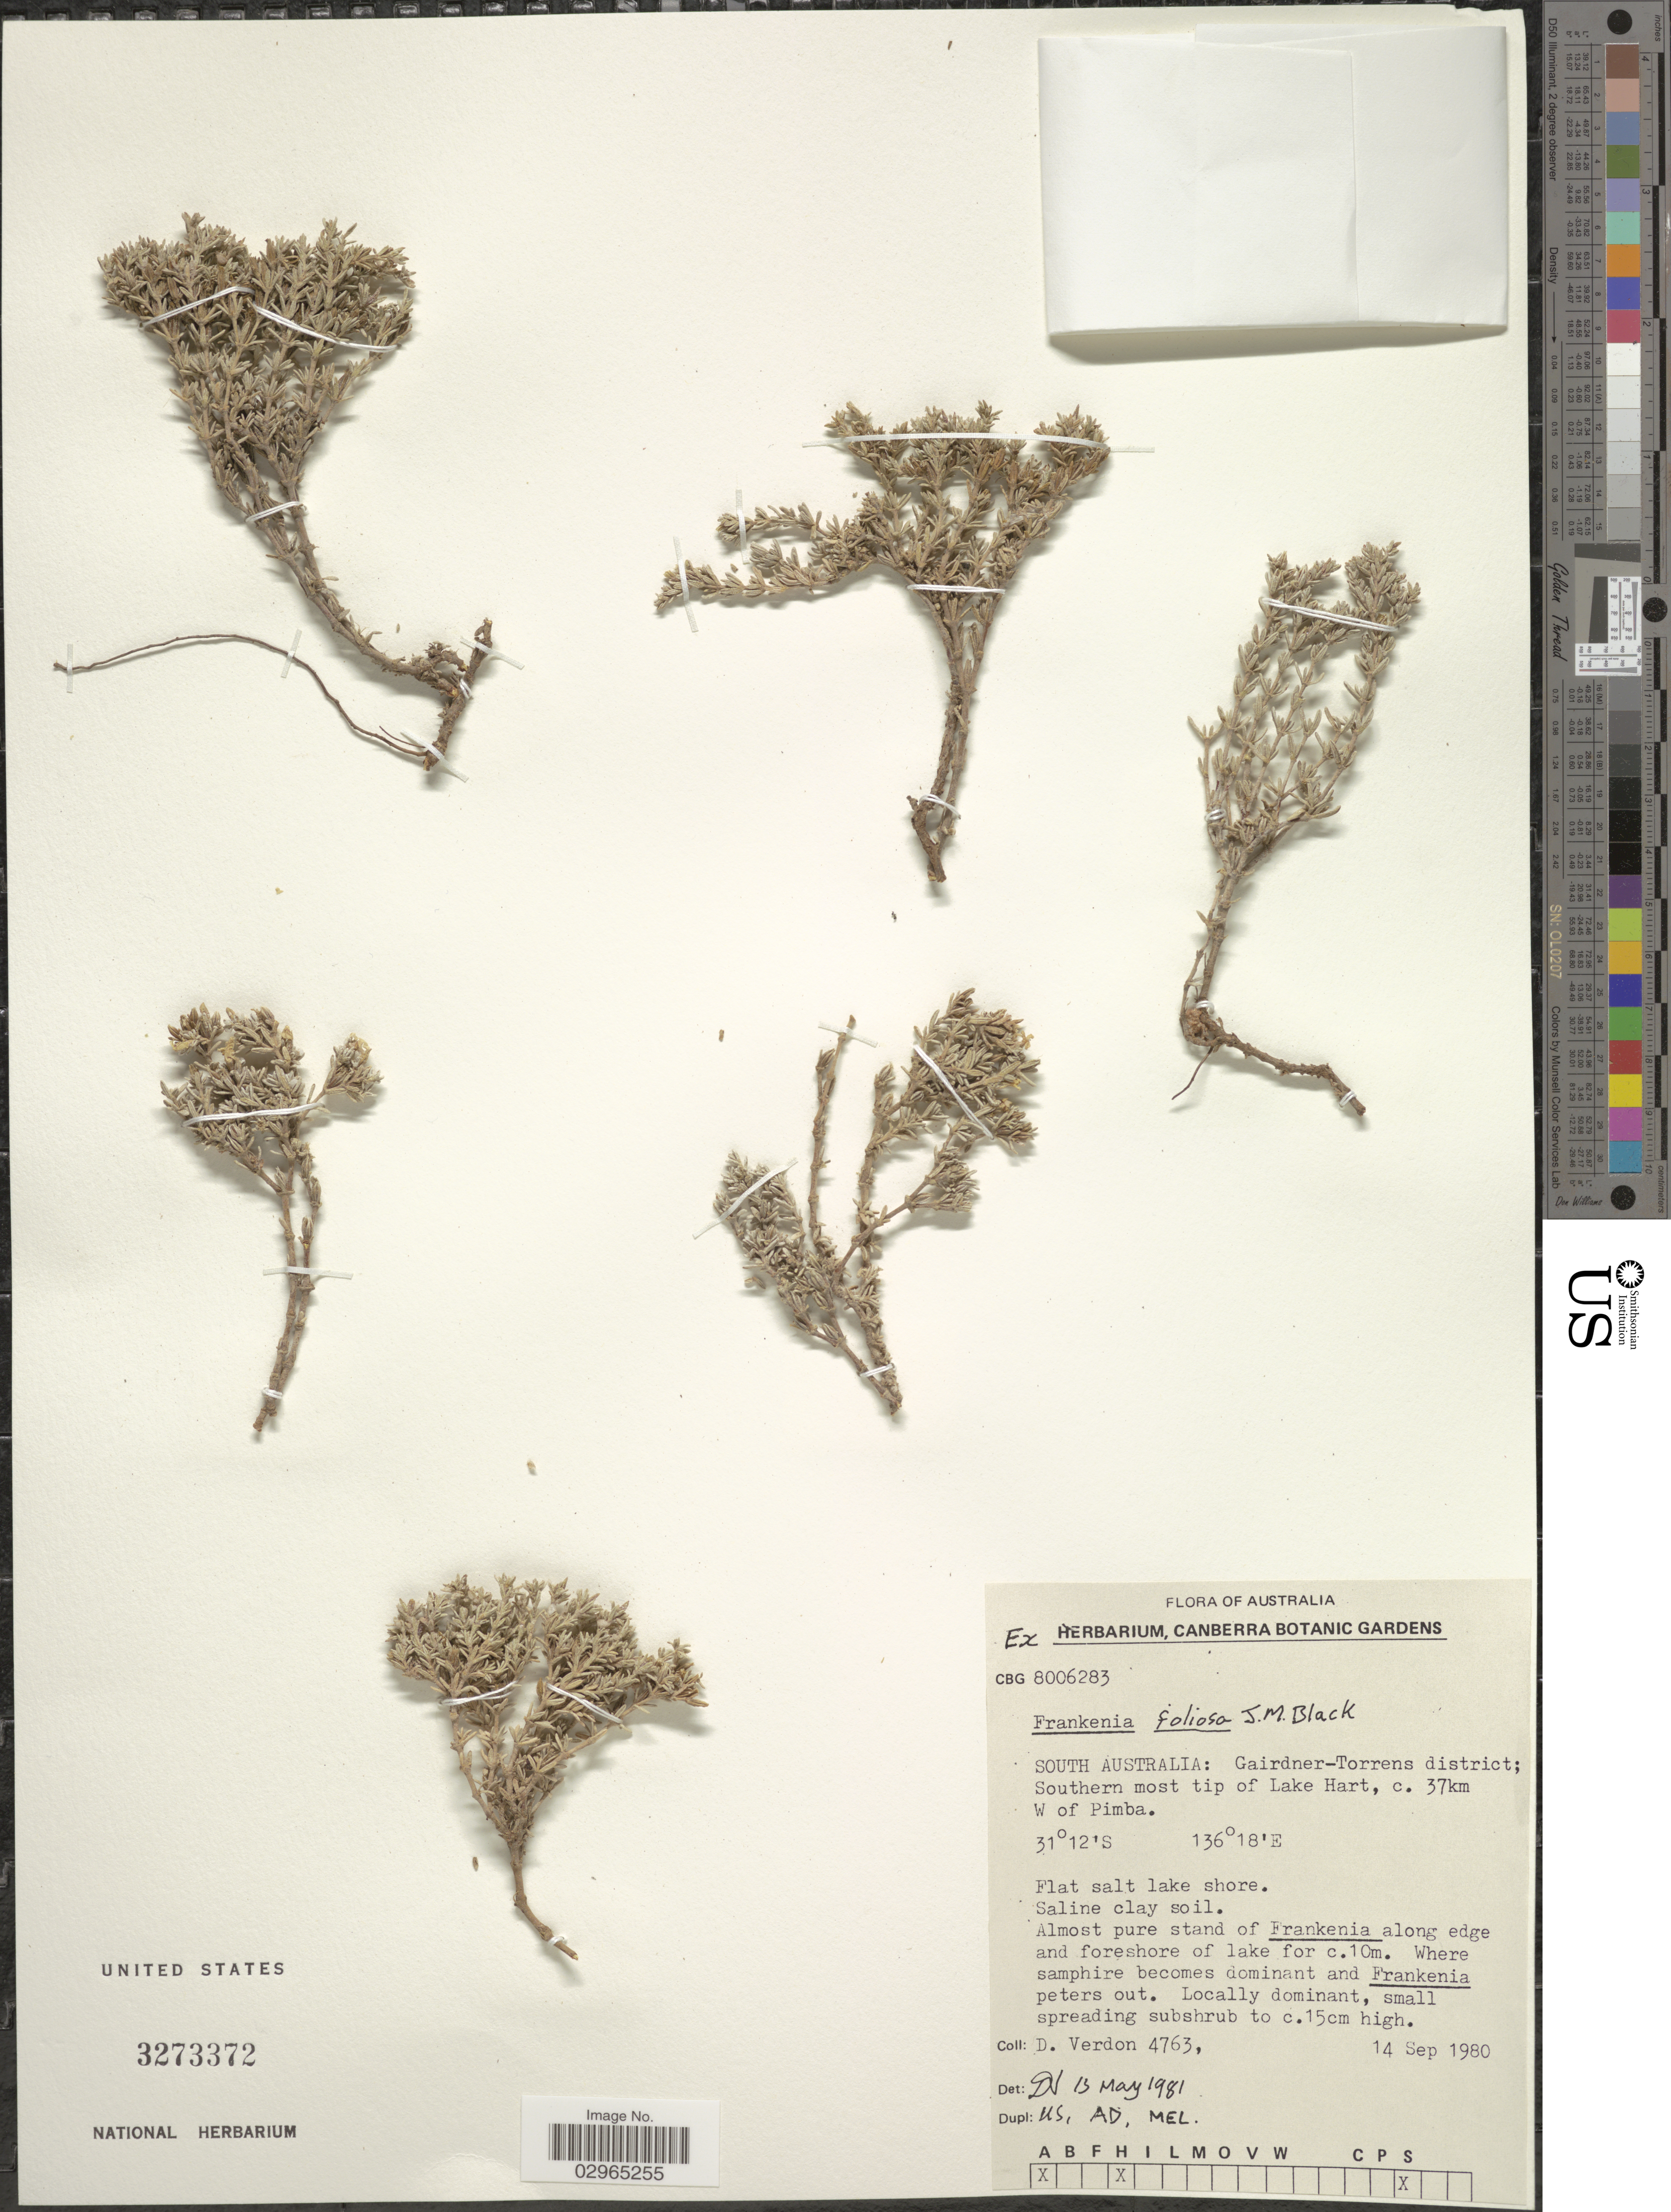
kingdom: Plantae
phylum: Tracheophyta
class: Magnoliopsida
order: Caryophyllales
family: Frankeniaceae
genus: Frankenia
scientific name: Frankenia foliosa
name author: J.M. Black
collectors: D. Verdon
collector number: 4763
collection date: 1980-09-14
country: Australia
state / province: South Australia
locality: South Australia: Gairdner-Torrens district; Southern most tip of Lake Hart, c. 37km W of Pimba.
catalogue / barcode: US 3273372